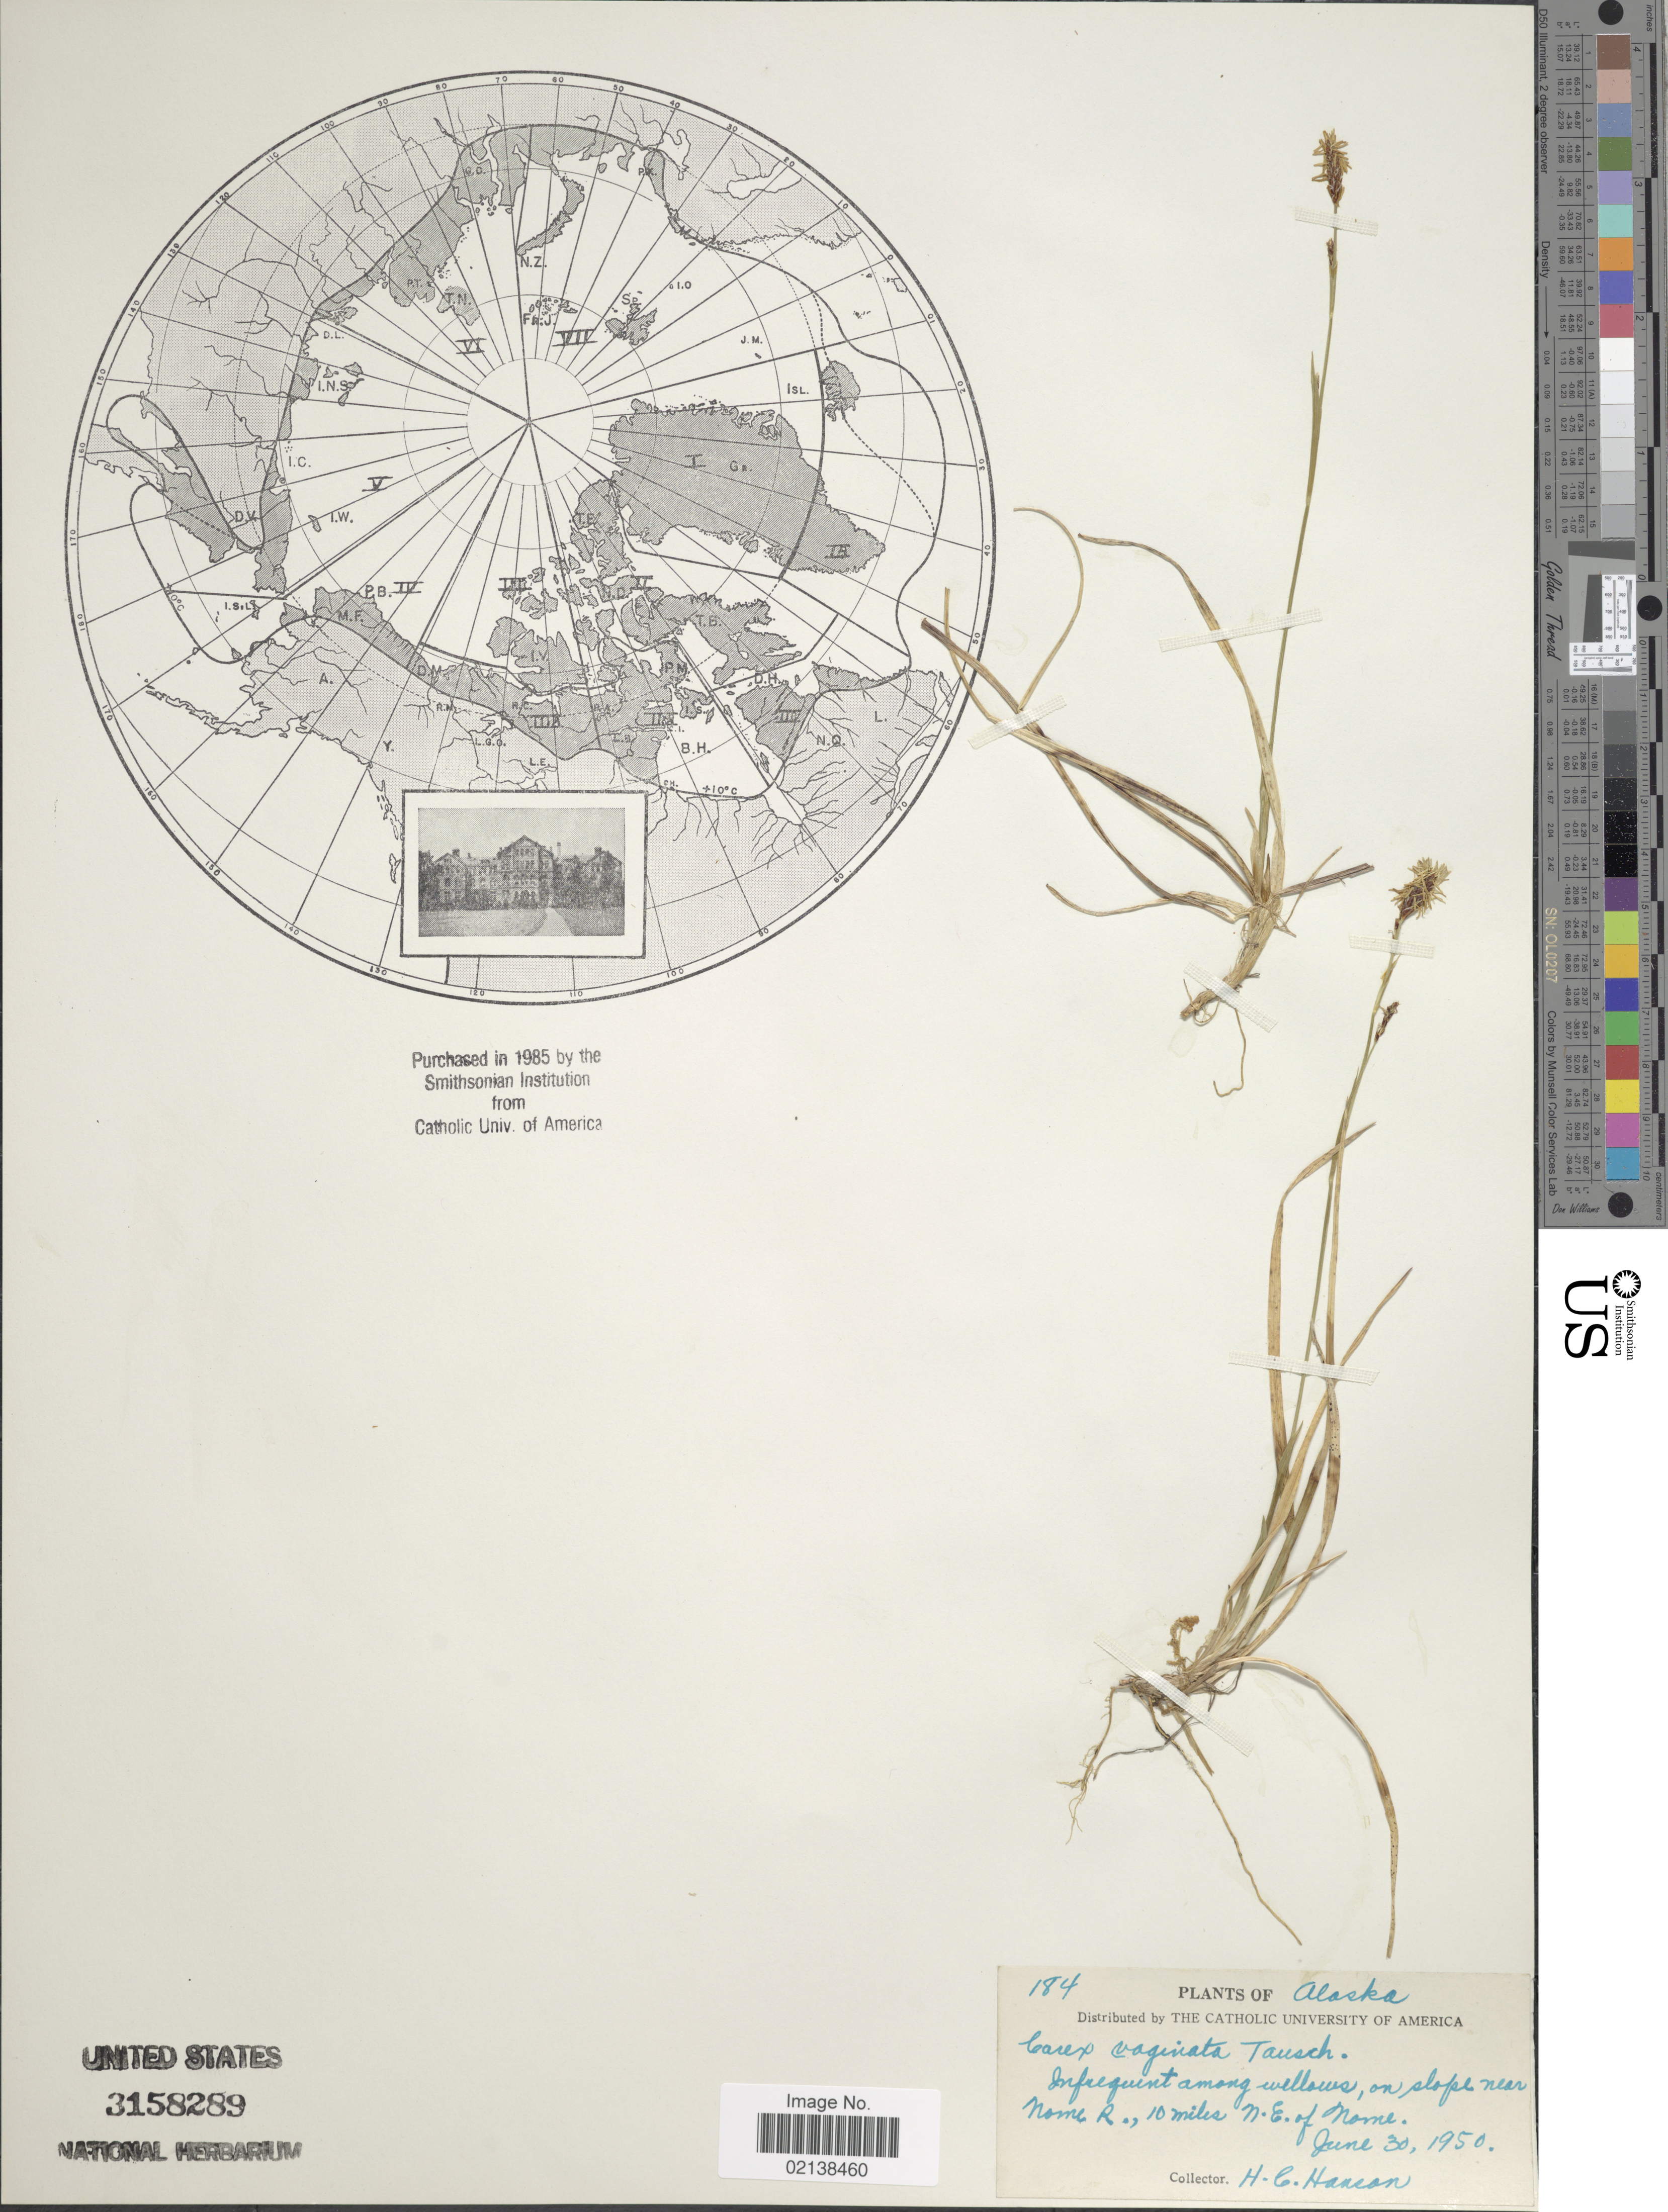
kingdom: Plantae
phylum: Tracheophyta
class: Liliopsida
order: Poales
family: Cyperaceae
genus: Carex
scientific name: Carex vaginata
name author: Tausch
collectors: H. Hanson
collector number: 184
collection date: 1950-06-30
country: United States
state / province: Alaska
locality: On slope near Nome R., 10 miles N.E. of Nome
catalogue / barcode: US 3158289